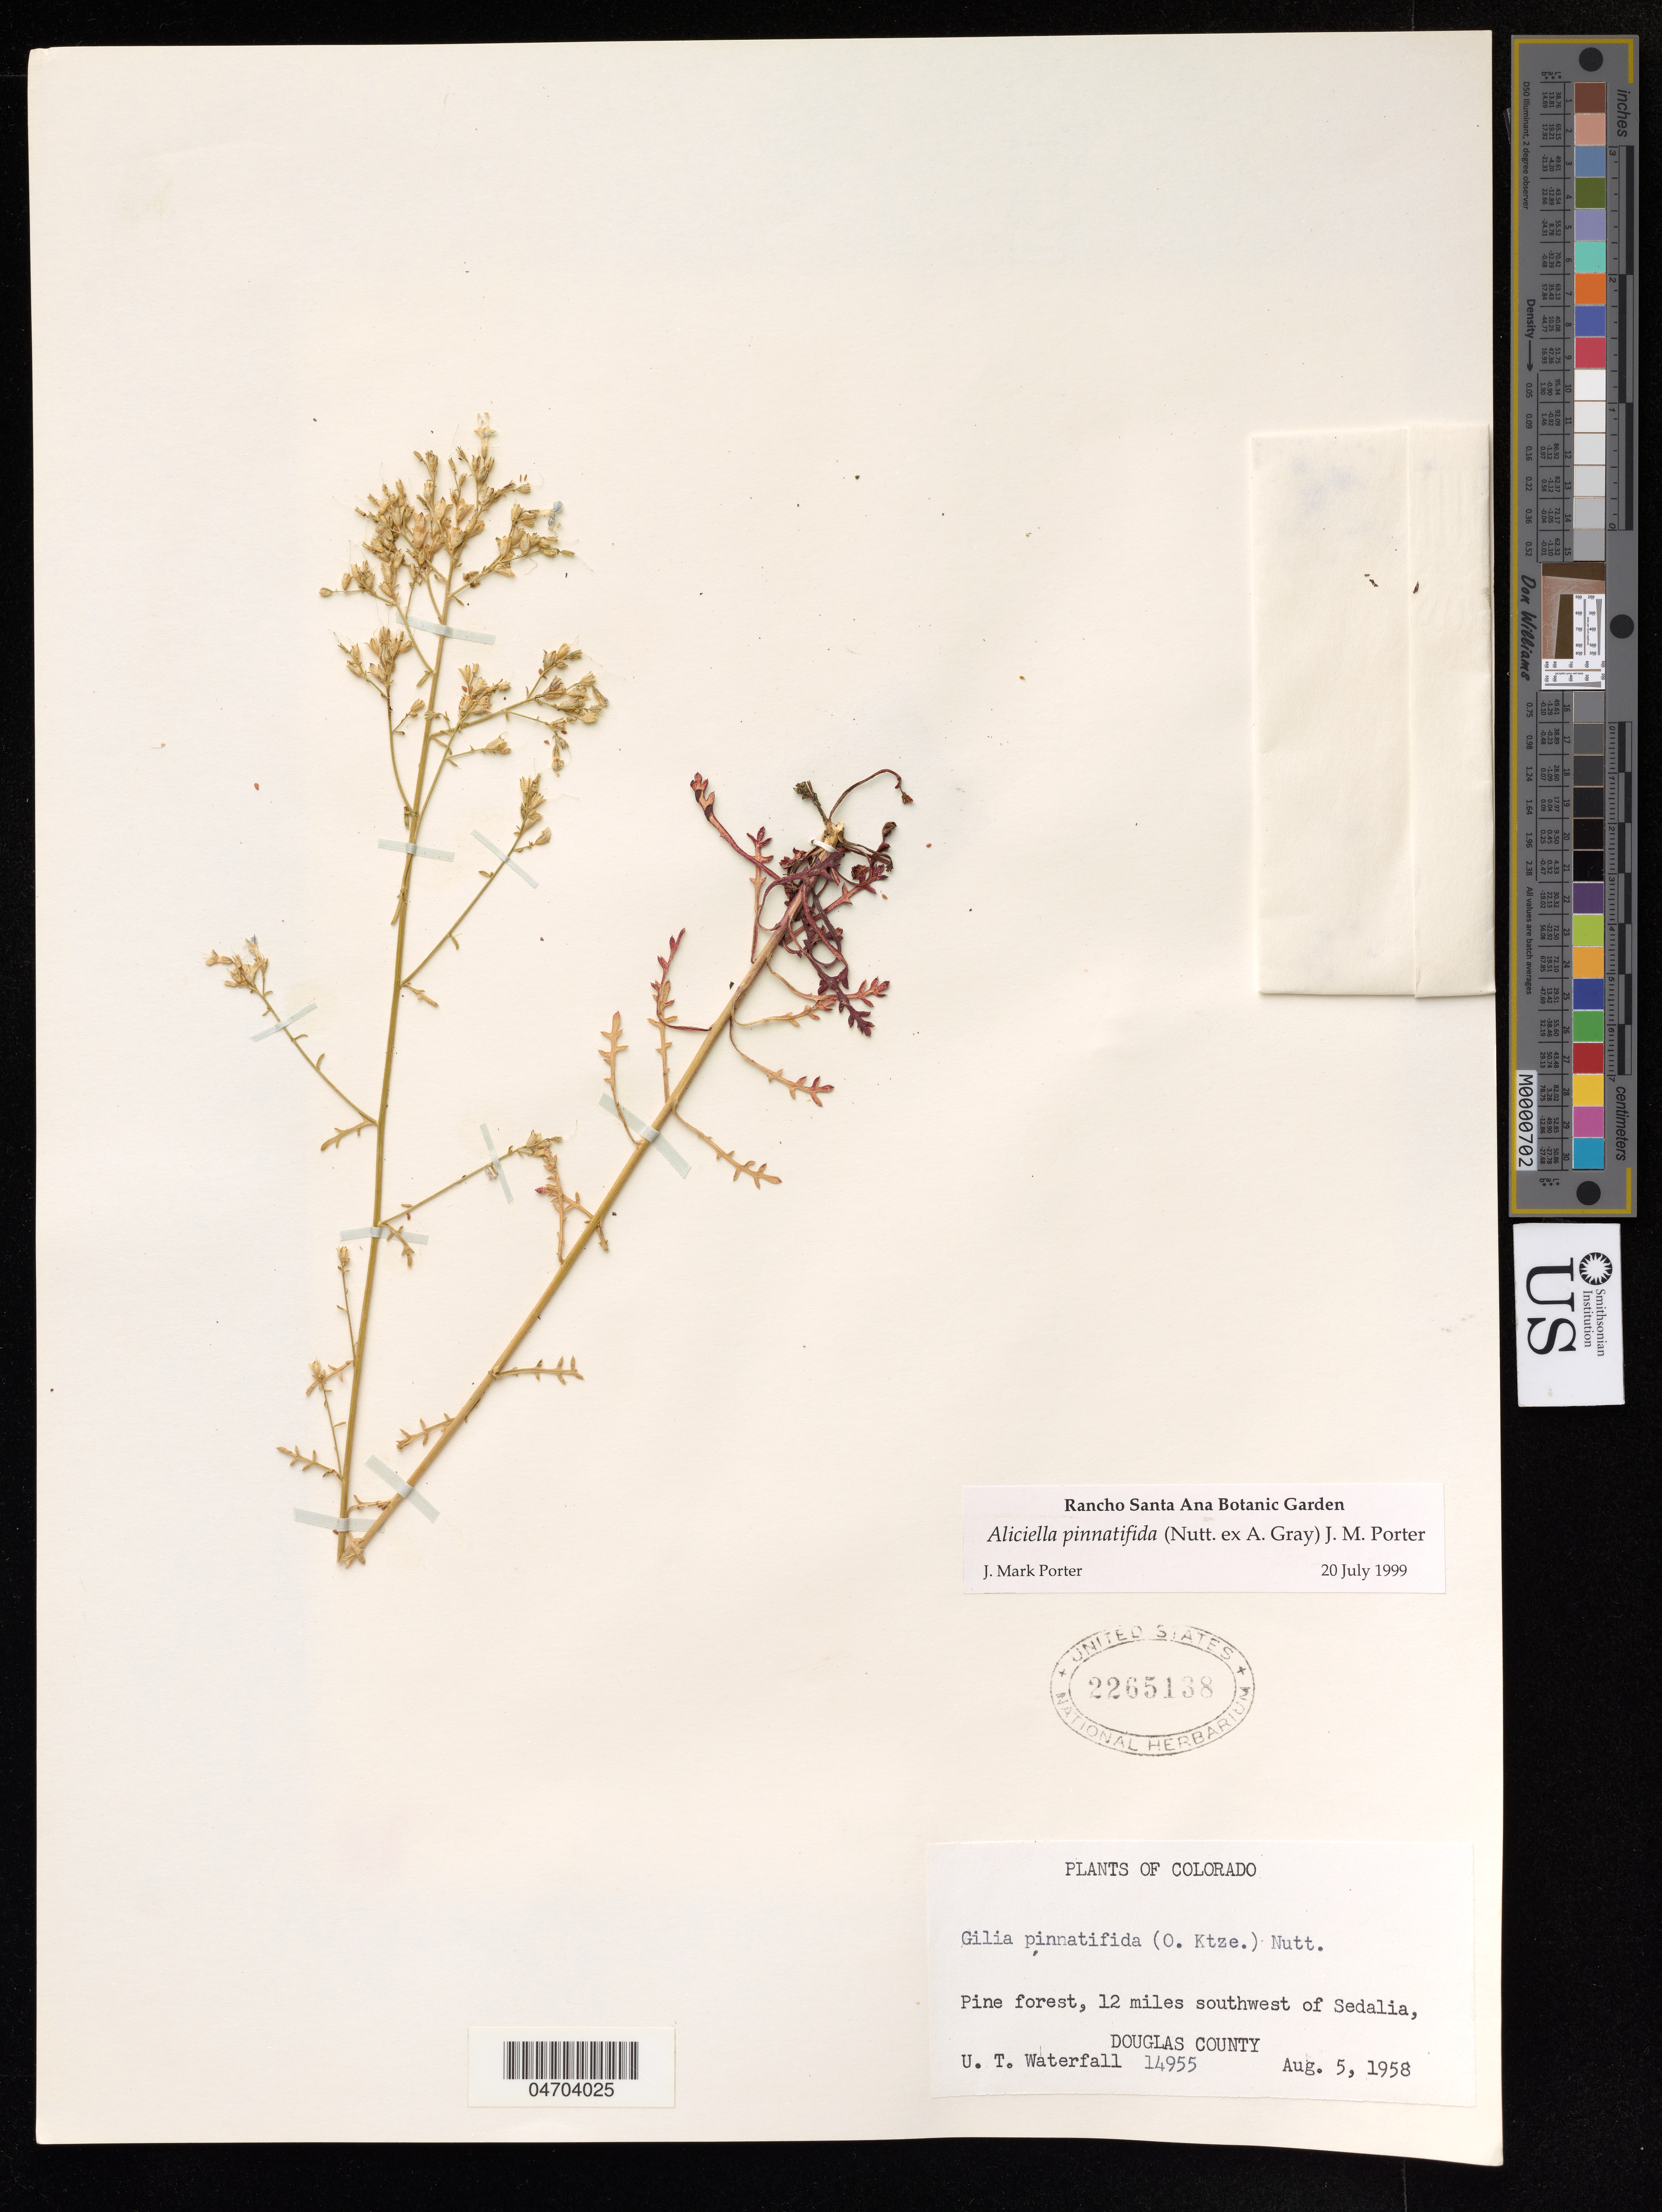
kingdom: Plantae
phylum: Tracheophyta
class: Magnoliopsida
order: Ericales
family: Polemoniaceae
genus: Aliciella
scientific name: Aliciella pinnatifida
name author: (Nutt. ex A. Gray) J.M. Porter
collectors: U. Waterfall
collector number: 14955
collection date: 1958-08-05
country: United States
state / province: Colorado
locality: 12 miles southwest of Sedalia, Douglas County.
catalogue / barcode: US 2265138